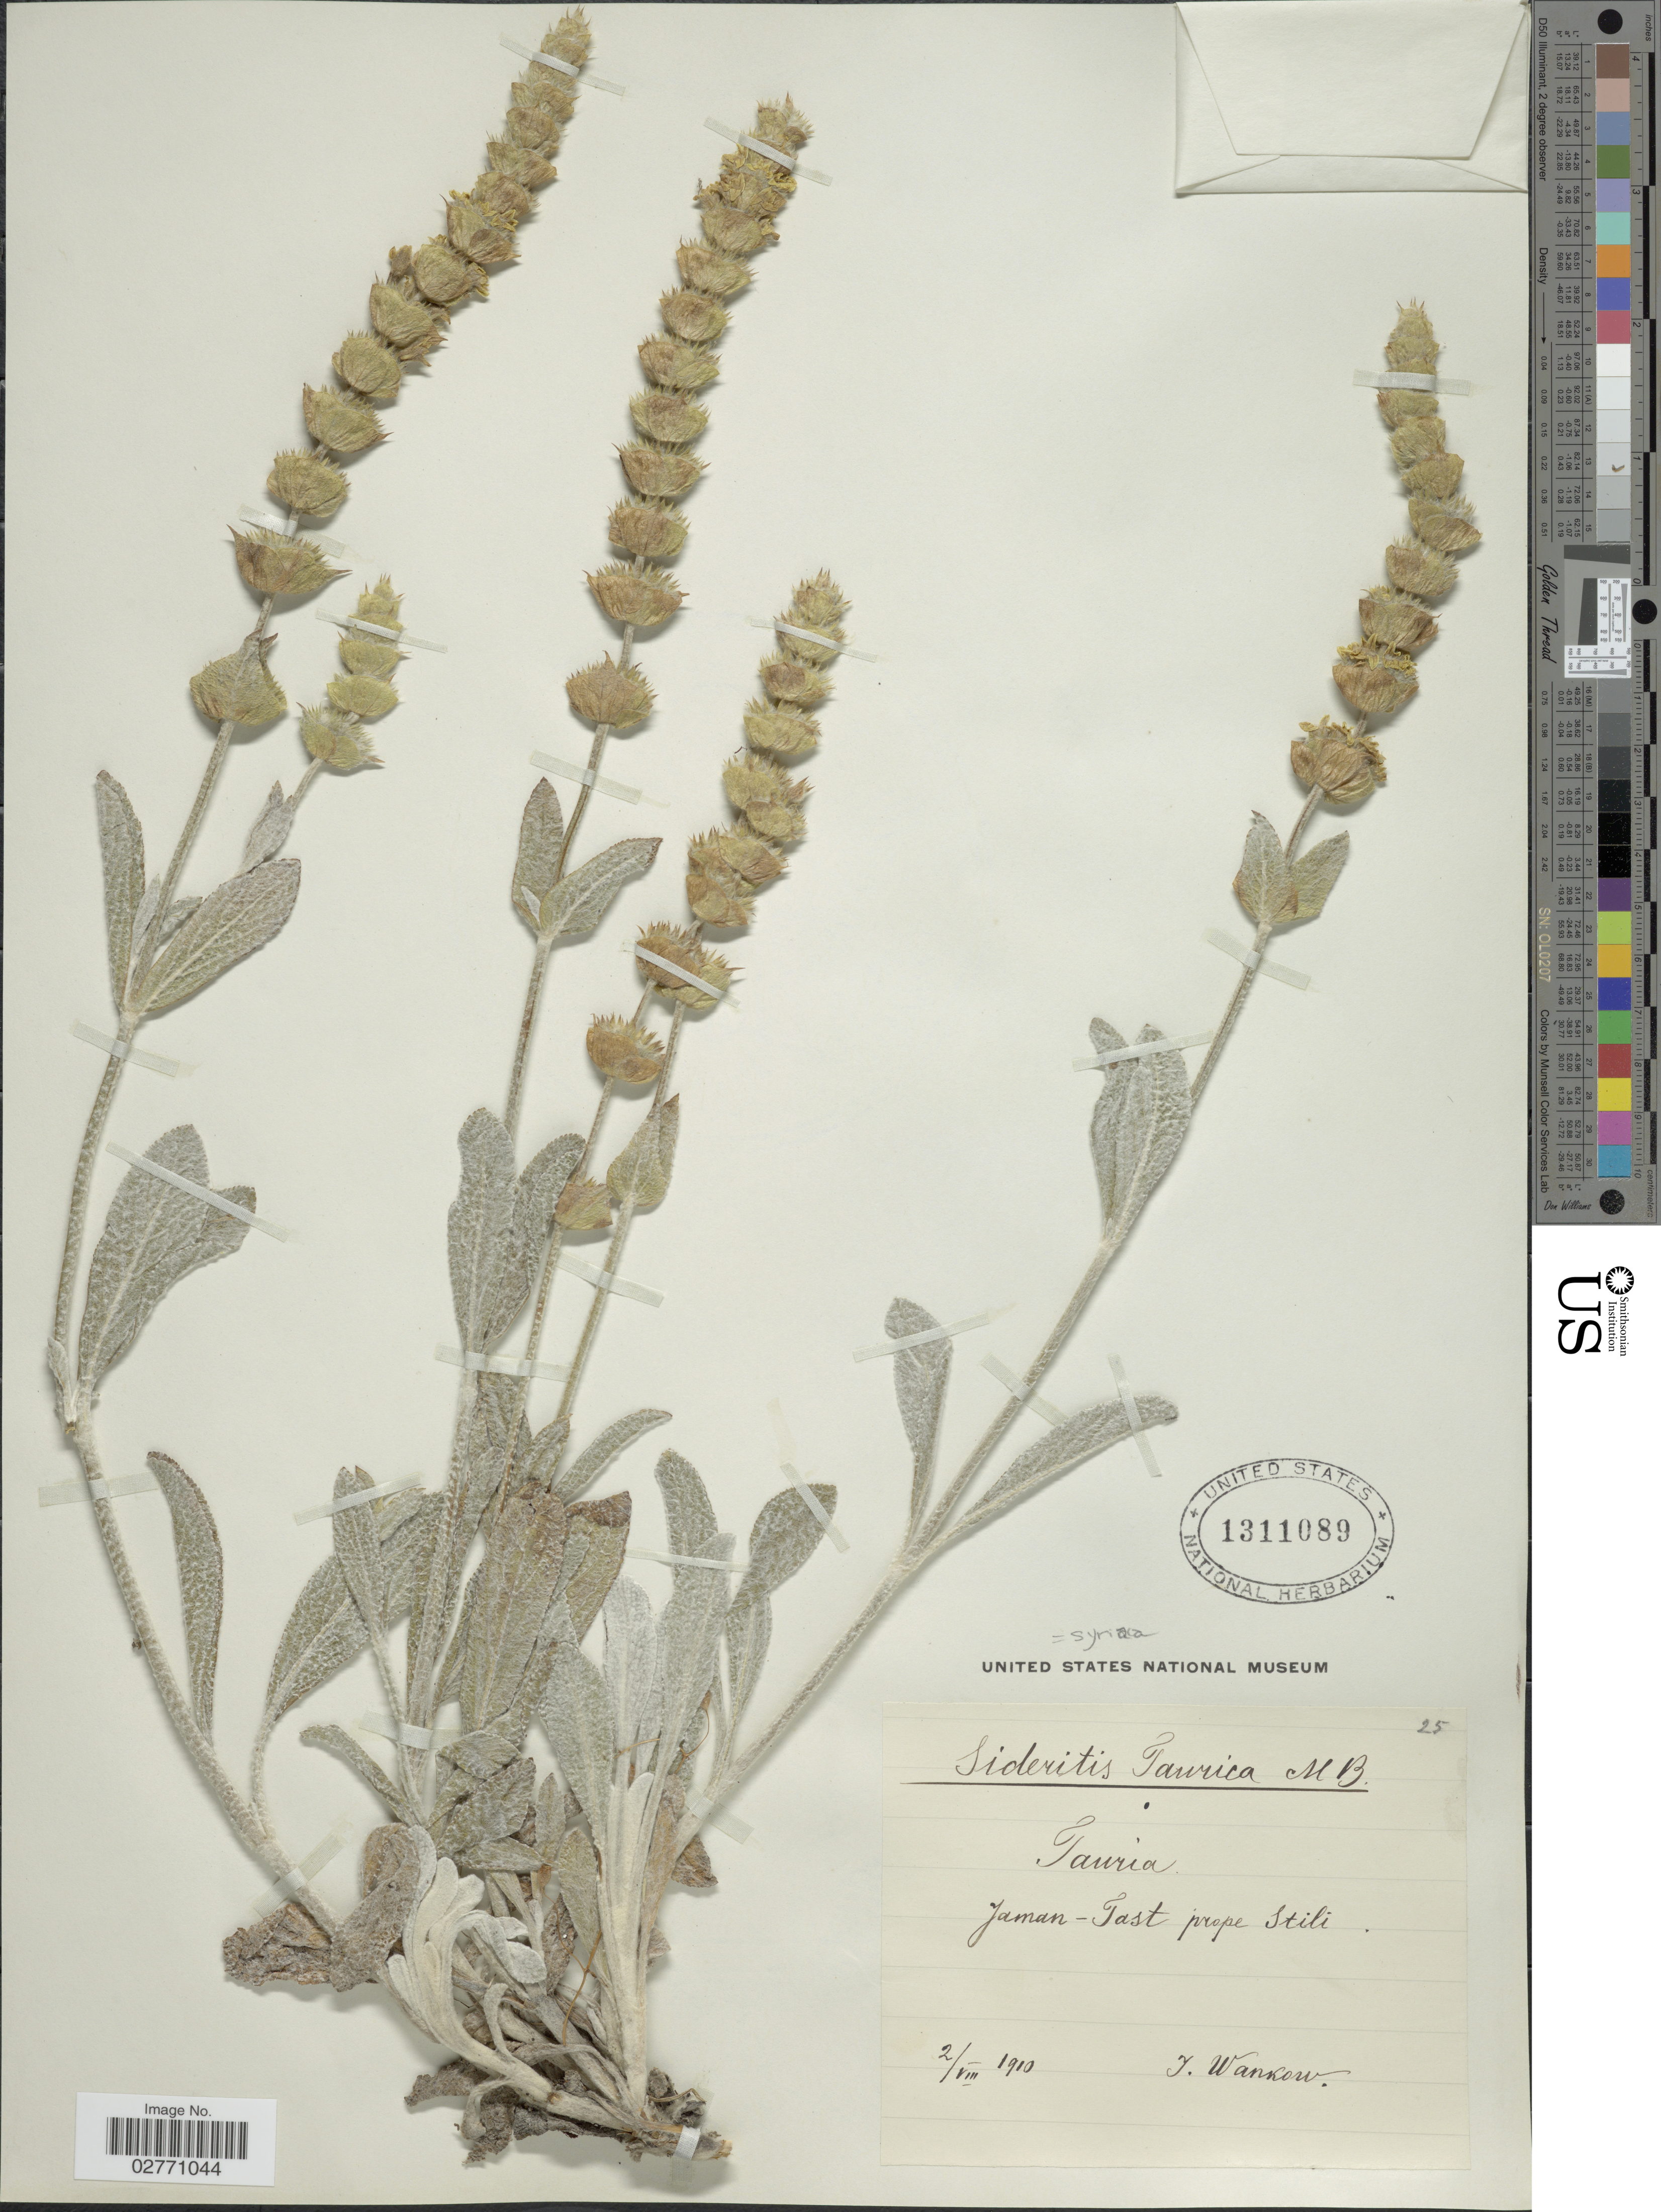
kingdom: Plantae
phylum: Tracheophyta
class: Magnoliopsida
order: Lamiales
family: Lamiaceae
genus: Sideritis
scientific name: Sideritis syriaca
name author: L.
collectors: I. Wankow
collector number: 25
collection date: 1910-08-02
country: Ukraine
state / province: Crimea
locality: Tauria. Jaman - Tast prope Stili.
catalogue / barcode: US 1311089